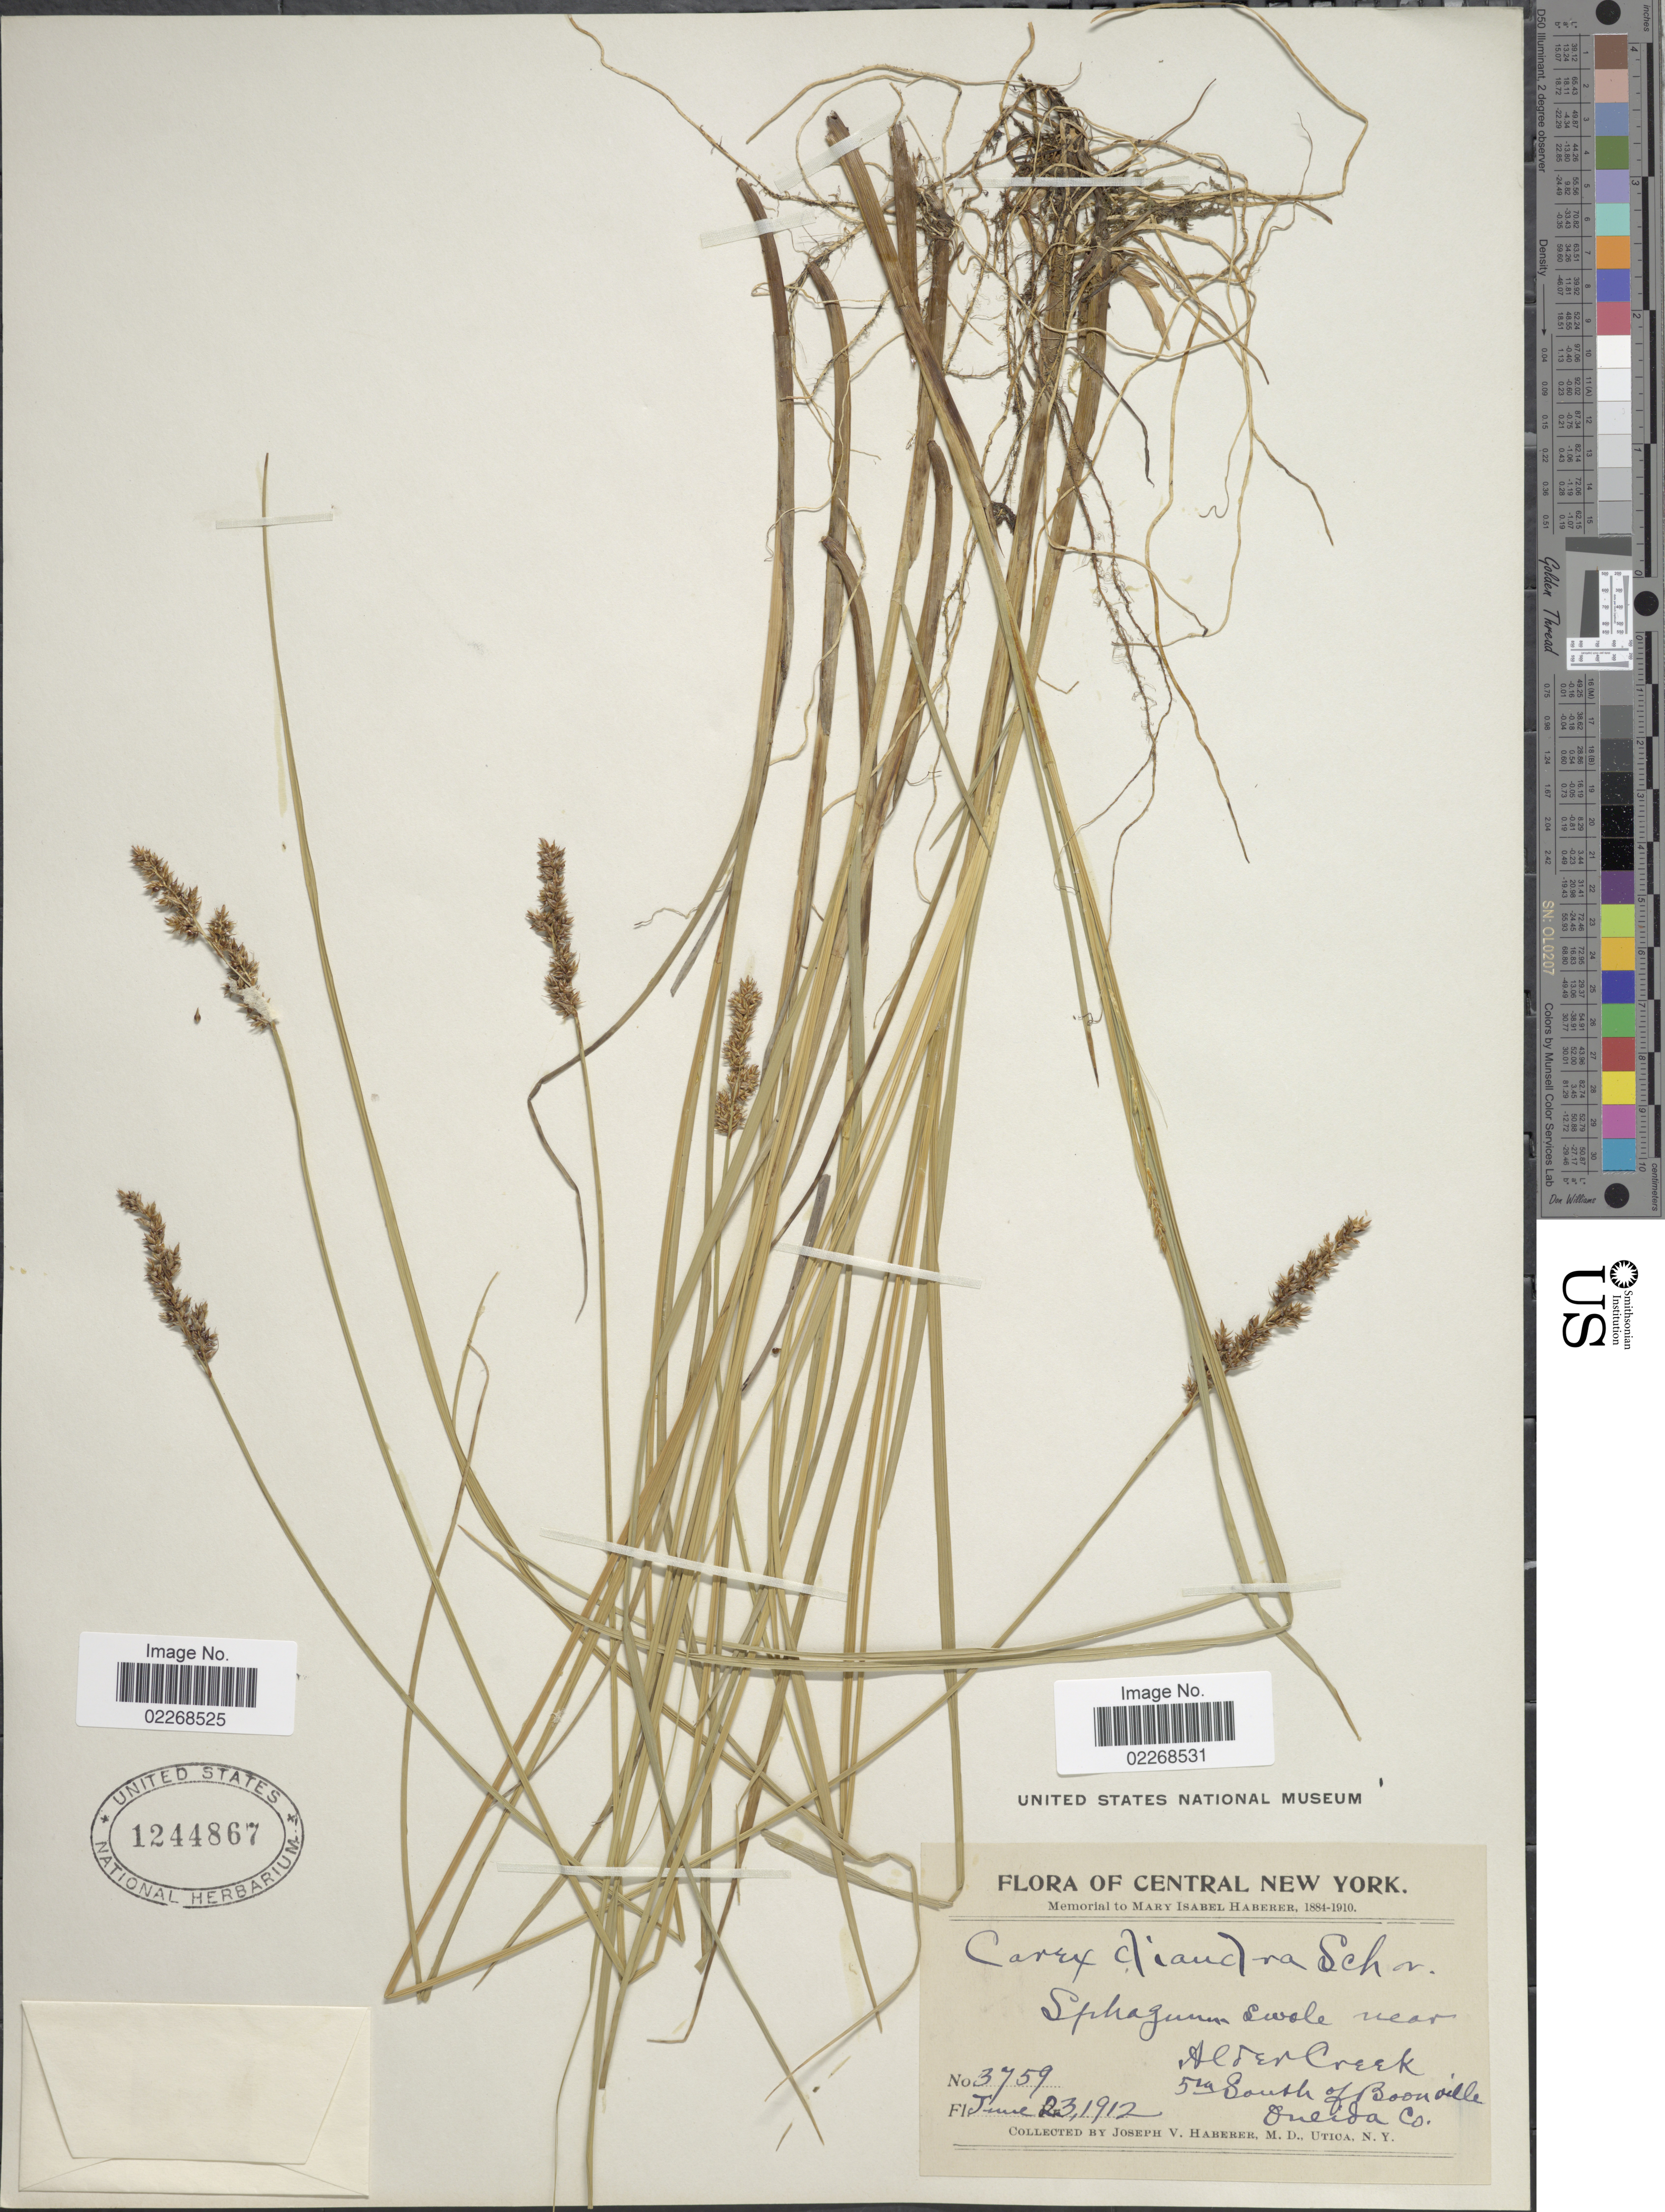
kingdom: Plantae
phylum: Tracheophyta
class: Liliopsida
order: Poales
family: Cyperaceae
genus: Carex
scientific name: Carex diandra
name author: Schrank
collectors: J. V. Haberer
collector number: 3759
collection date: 1912-06-23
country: United States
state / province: New York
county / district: Oneida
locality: Alder Creek, 5 mi south of Boonville, Oneida Co.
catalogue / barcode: US 1244867